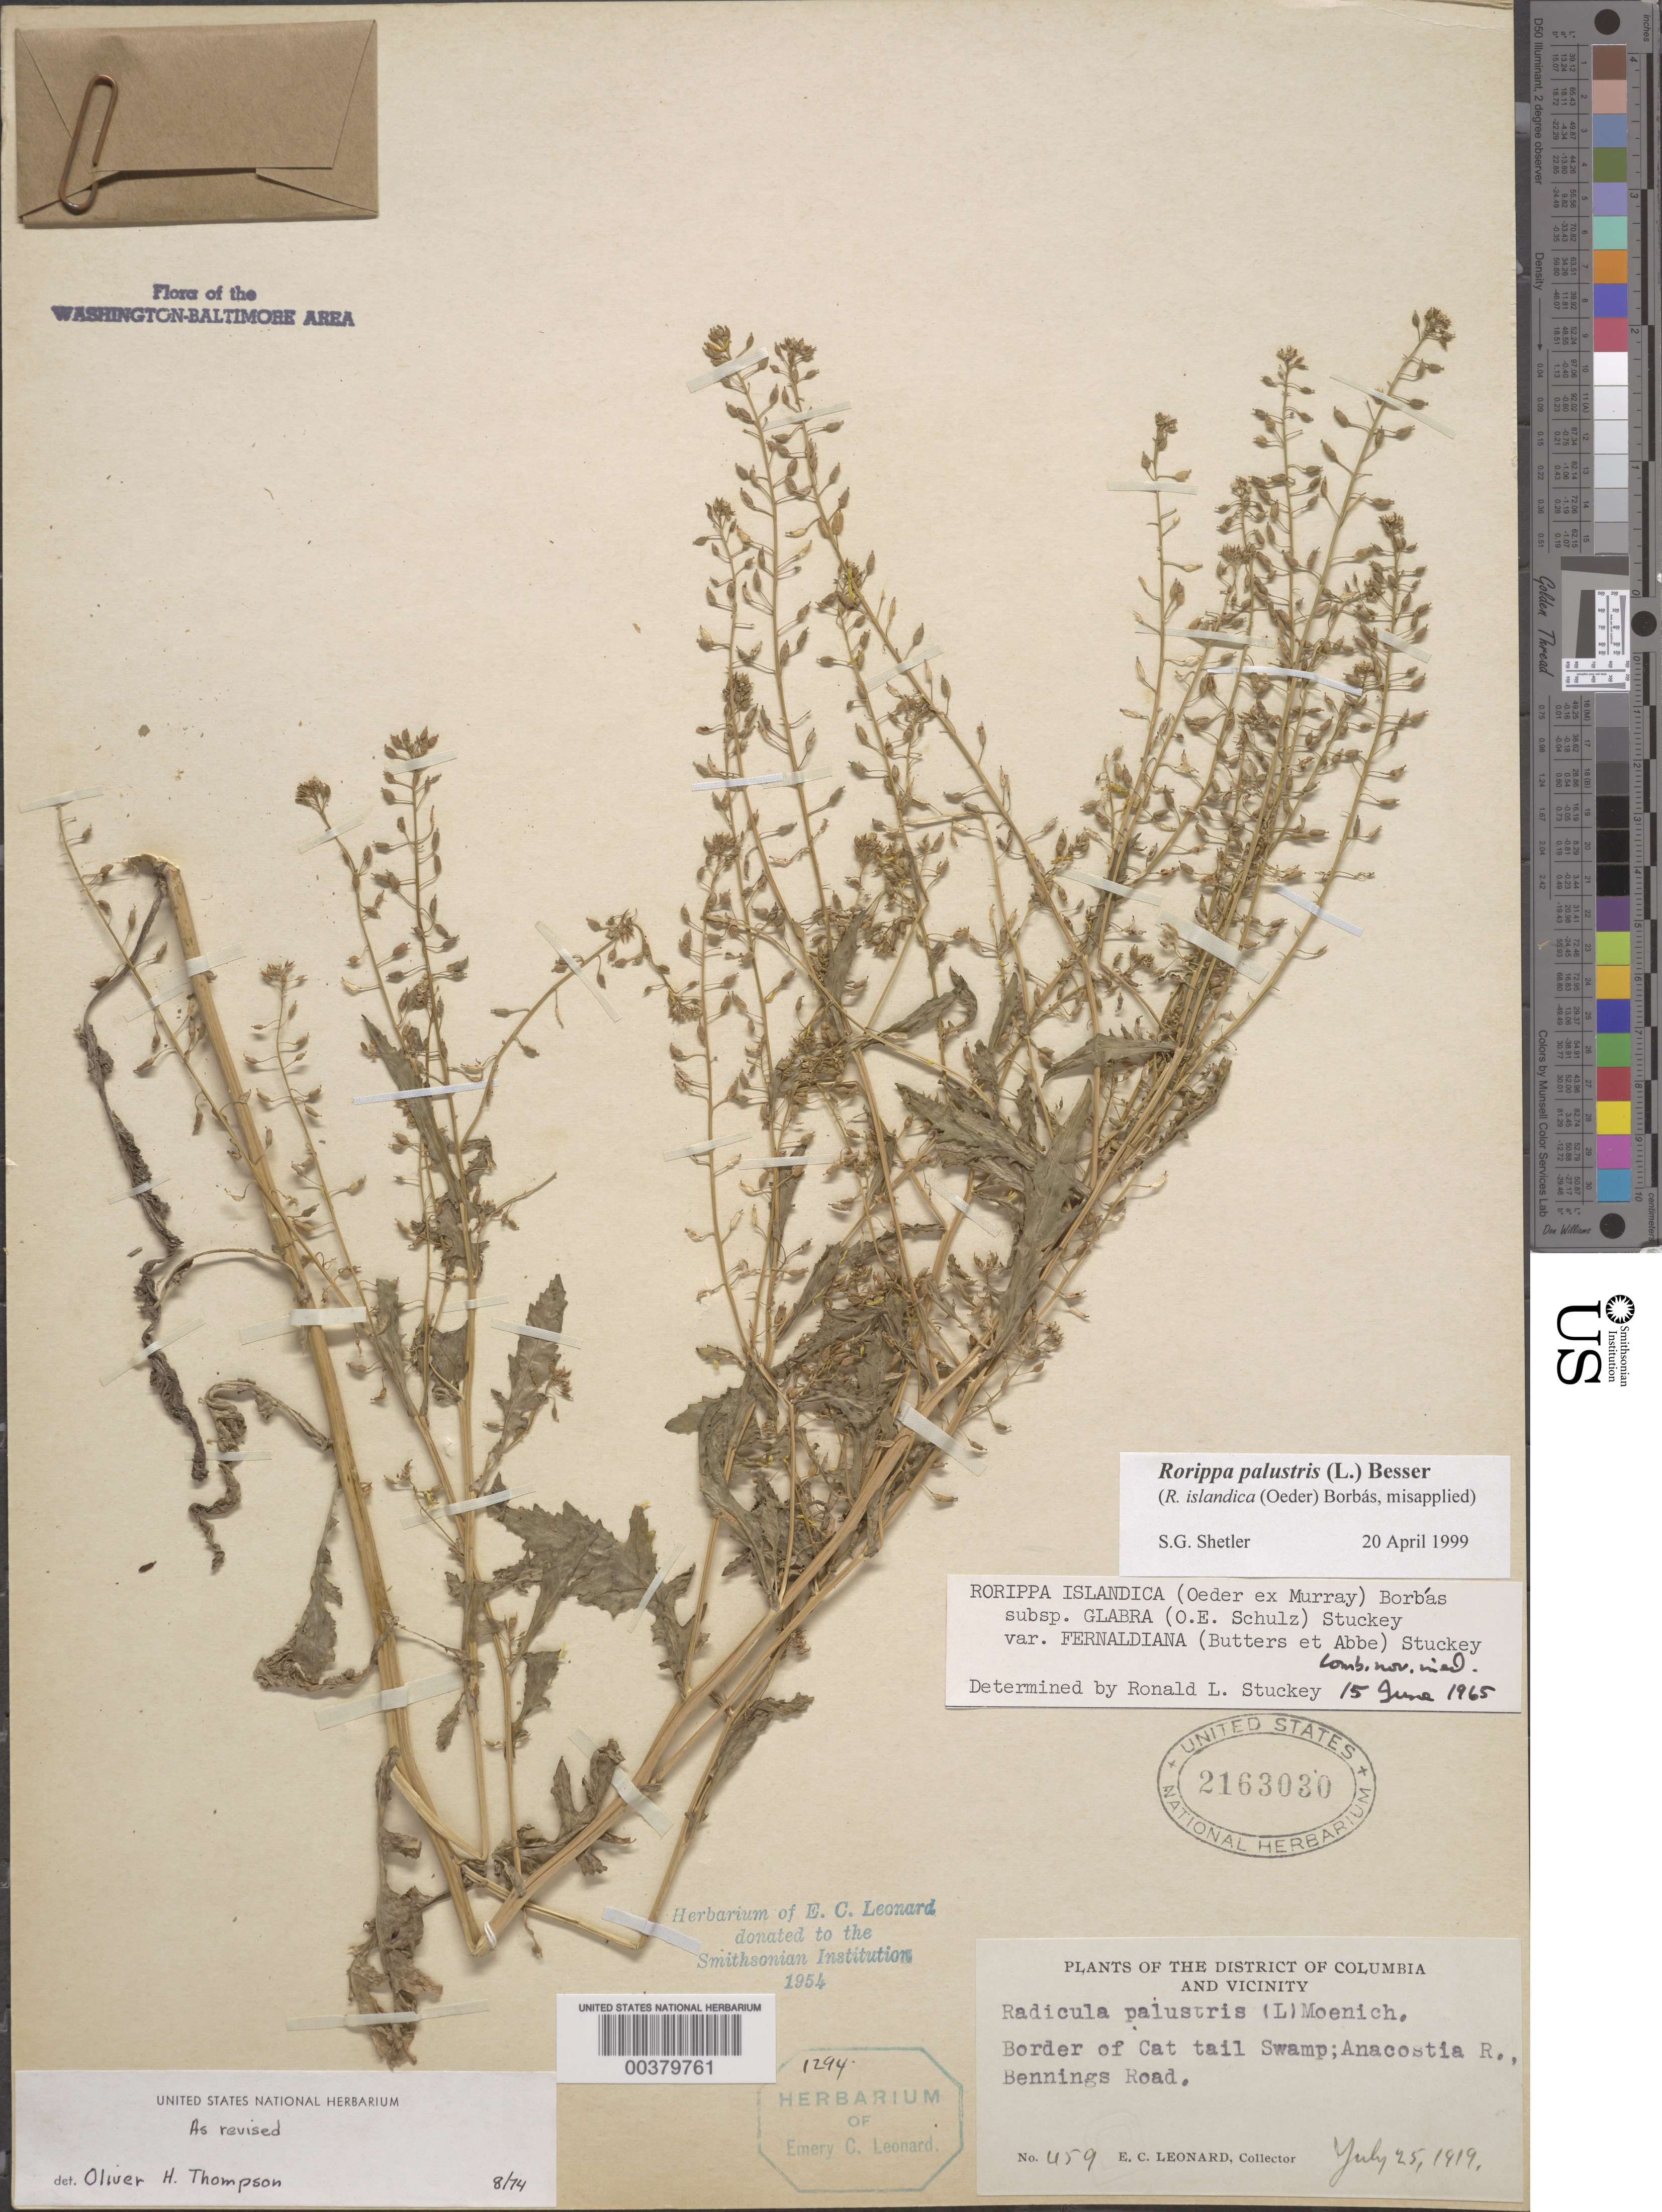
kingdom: Plantae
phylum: Tracheophyta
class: Magnoliopsida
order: Brassicales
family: Brassicaceae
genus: Rorippa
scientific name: Rorippa palustris var. fernaldiana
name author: (Butters & Abbe) Stuckey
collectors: E. C. Leonard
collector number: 459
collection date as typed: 25 Jul 1919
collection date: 1919-07-25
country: United States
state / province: District of Columbia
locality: Anacostia River, Bennings Road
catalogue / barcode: US 2163030